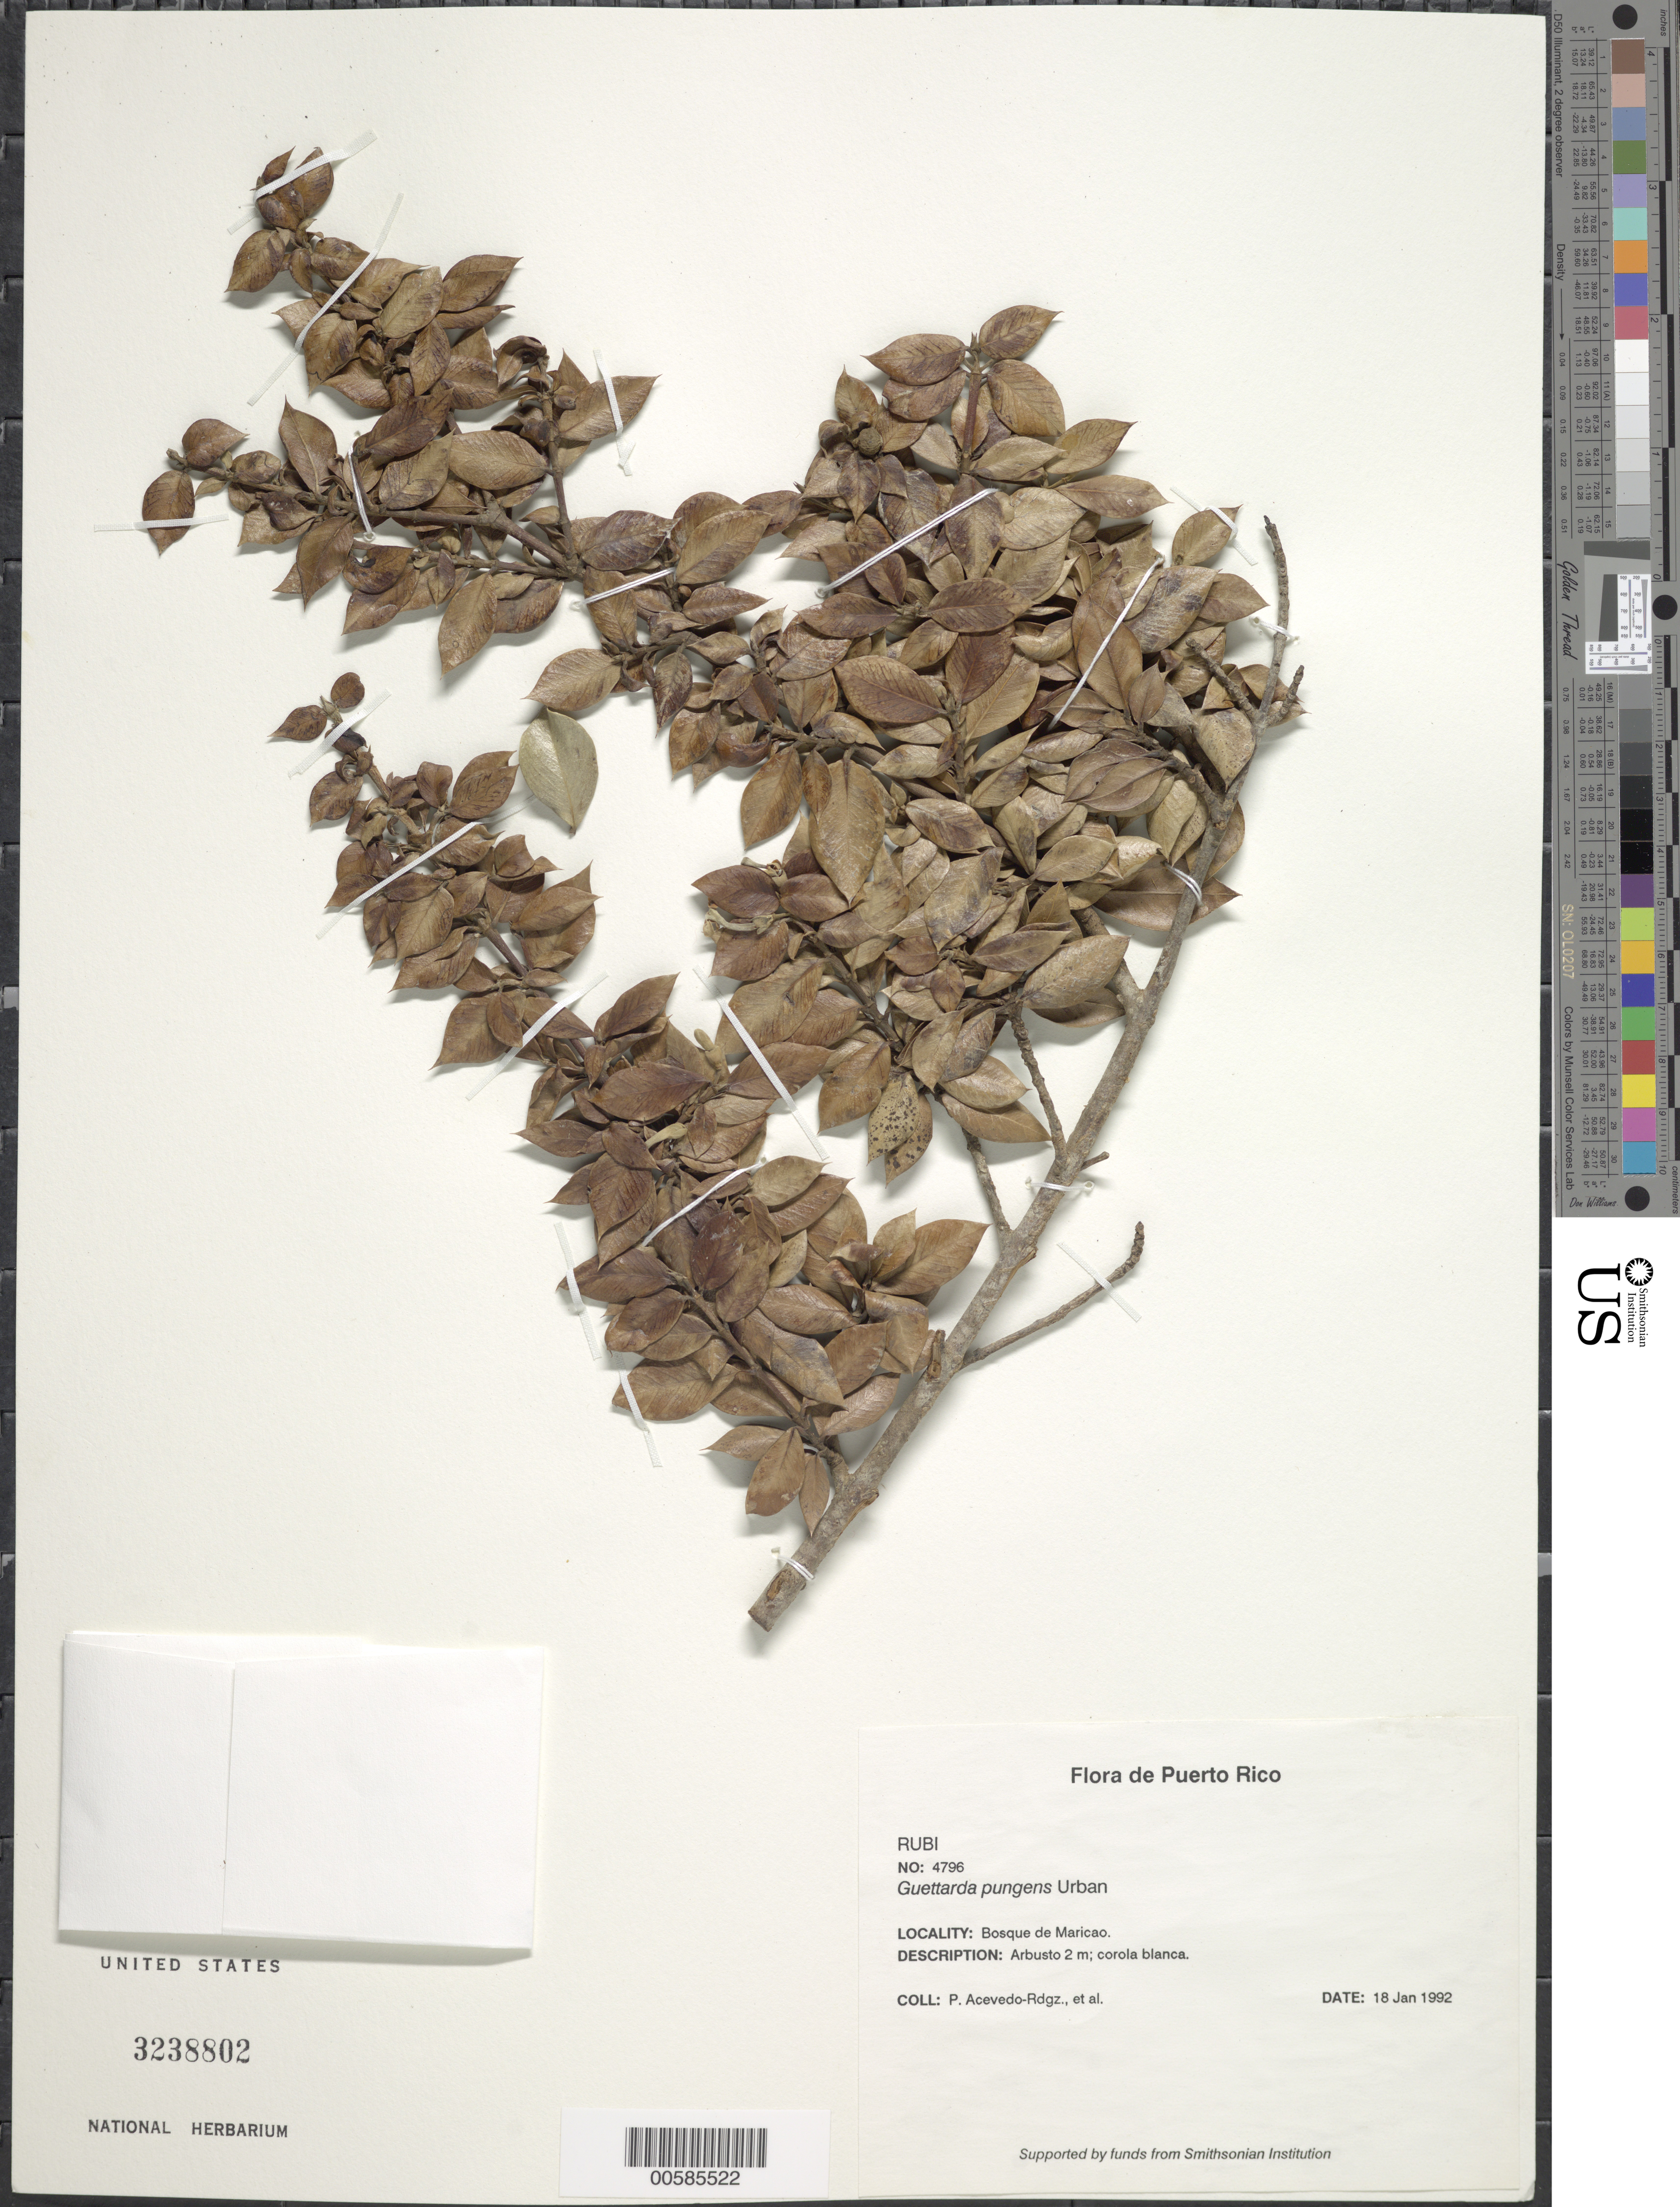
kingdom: Plantae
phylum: Tracheophyta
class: Magnoliopsida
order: Gentianales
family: Rubiaceae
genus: Guettarda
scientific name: Guettarda pungens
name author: Urb.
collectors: P. Acevedo-Rodr.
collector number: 4796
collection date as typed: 18 Jan 1992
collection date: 1992-01-18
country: Puerto Rico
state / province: Maricao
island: Puerto Rico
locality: Maricao; Monte del Estado, Bosque de Maricao.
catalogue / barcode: US 3238802